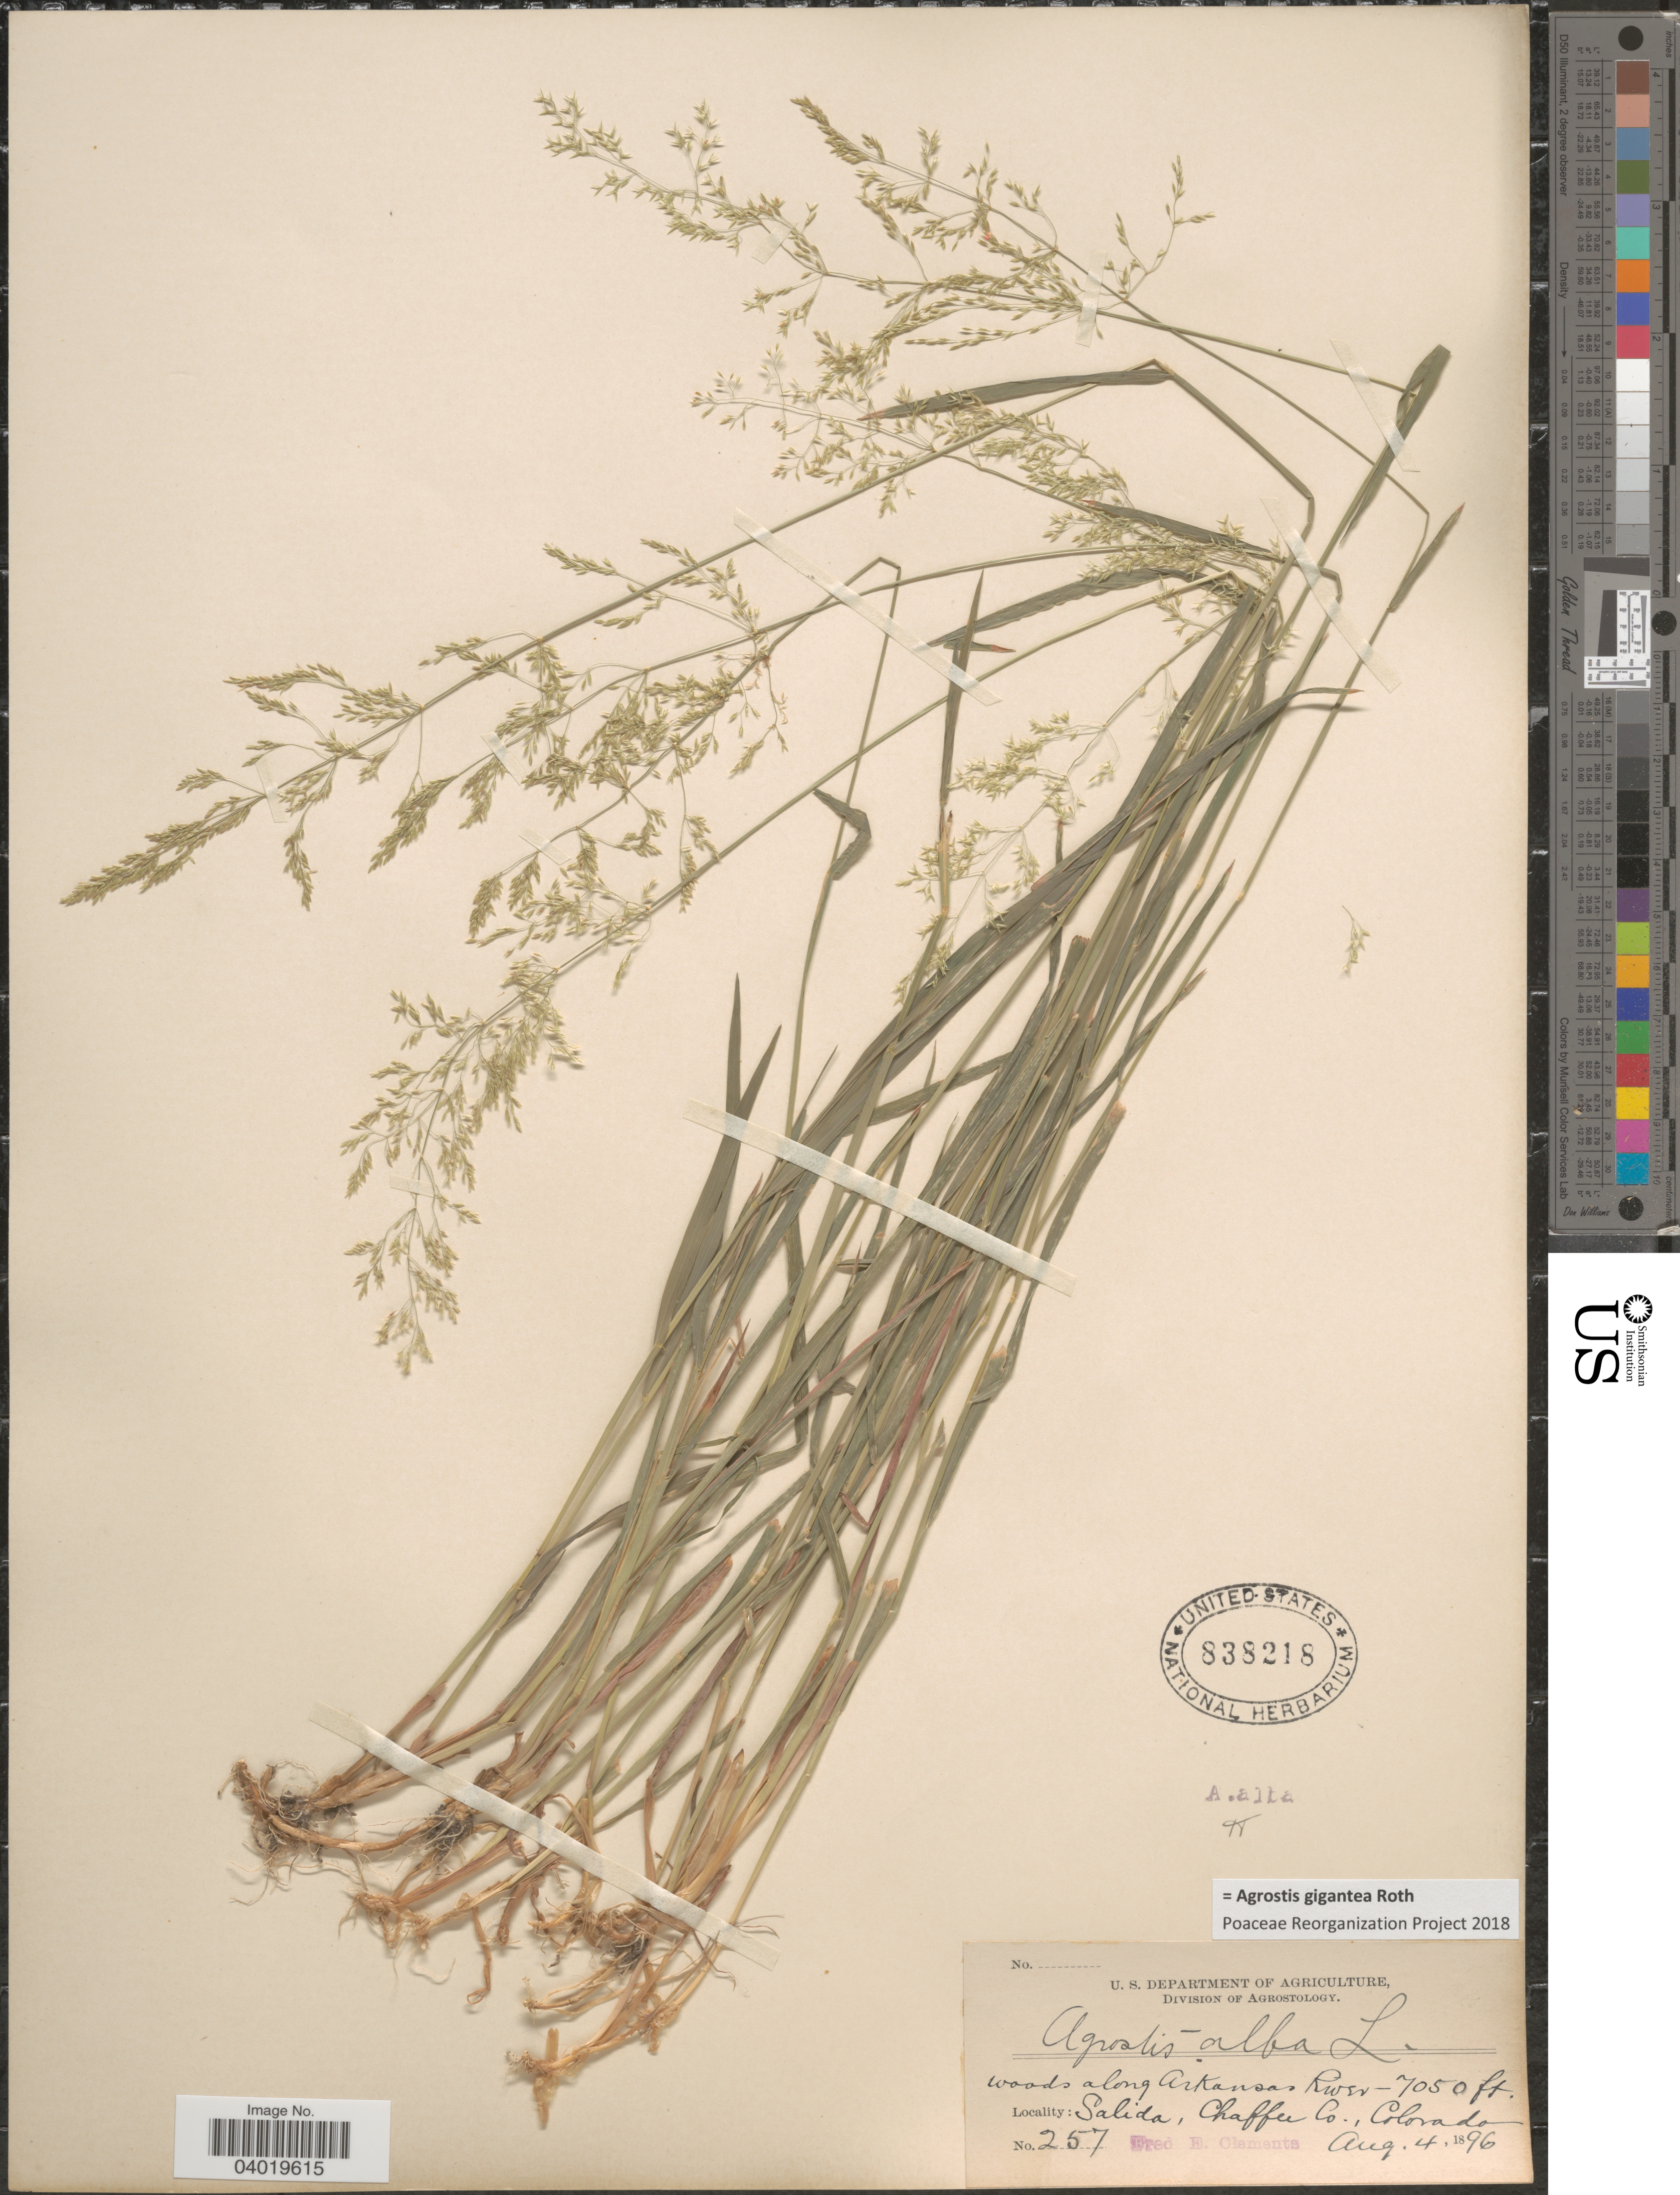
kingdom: Plantae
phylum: Tracheophyta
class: Liliopsida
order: Poales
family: Poaceae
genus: Agrostis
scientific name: Agrostis gigantea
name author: Roth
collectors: F. E. Clements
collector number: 257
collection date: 1896-08-04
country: United States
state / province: Colorado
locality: Along Arkansas River. Salida, Chaffee Co.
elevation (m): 2149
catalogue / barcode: US 838218